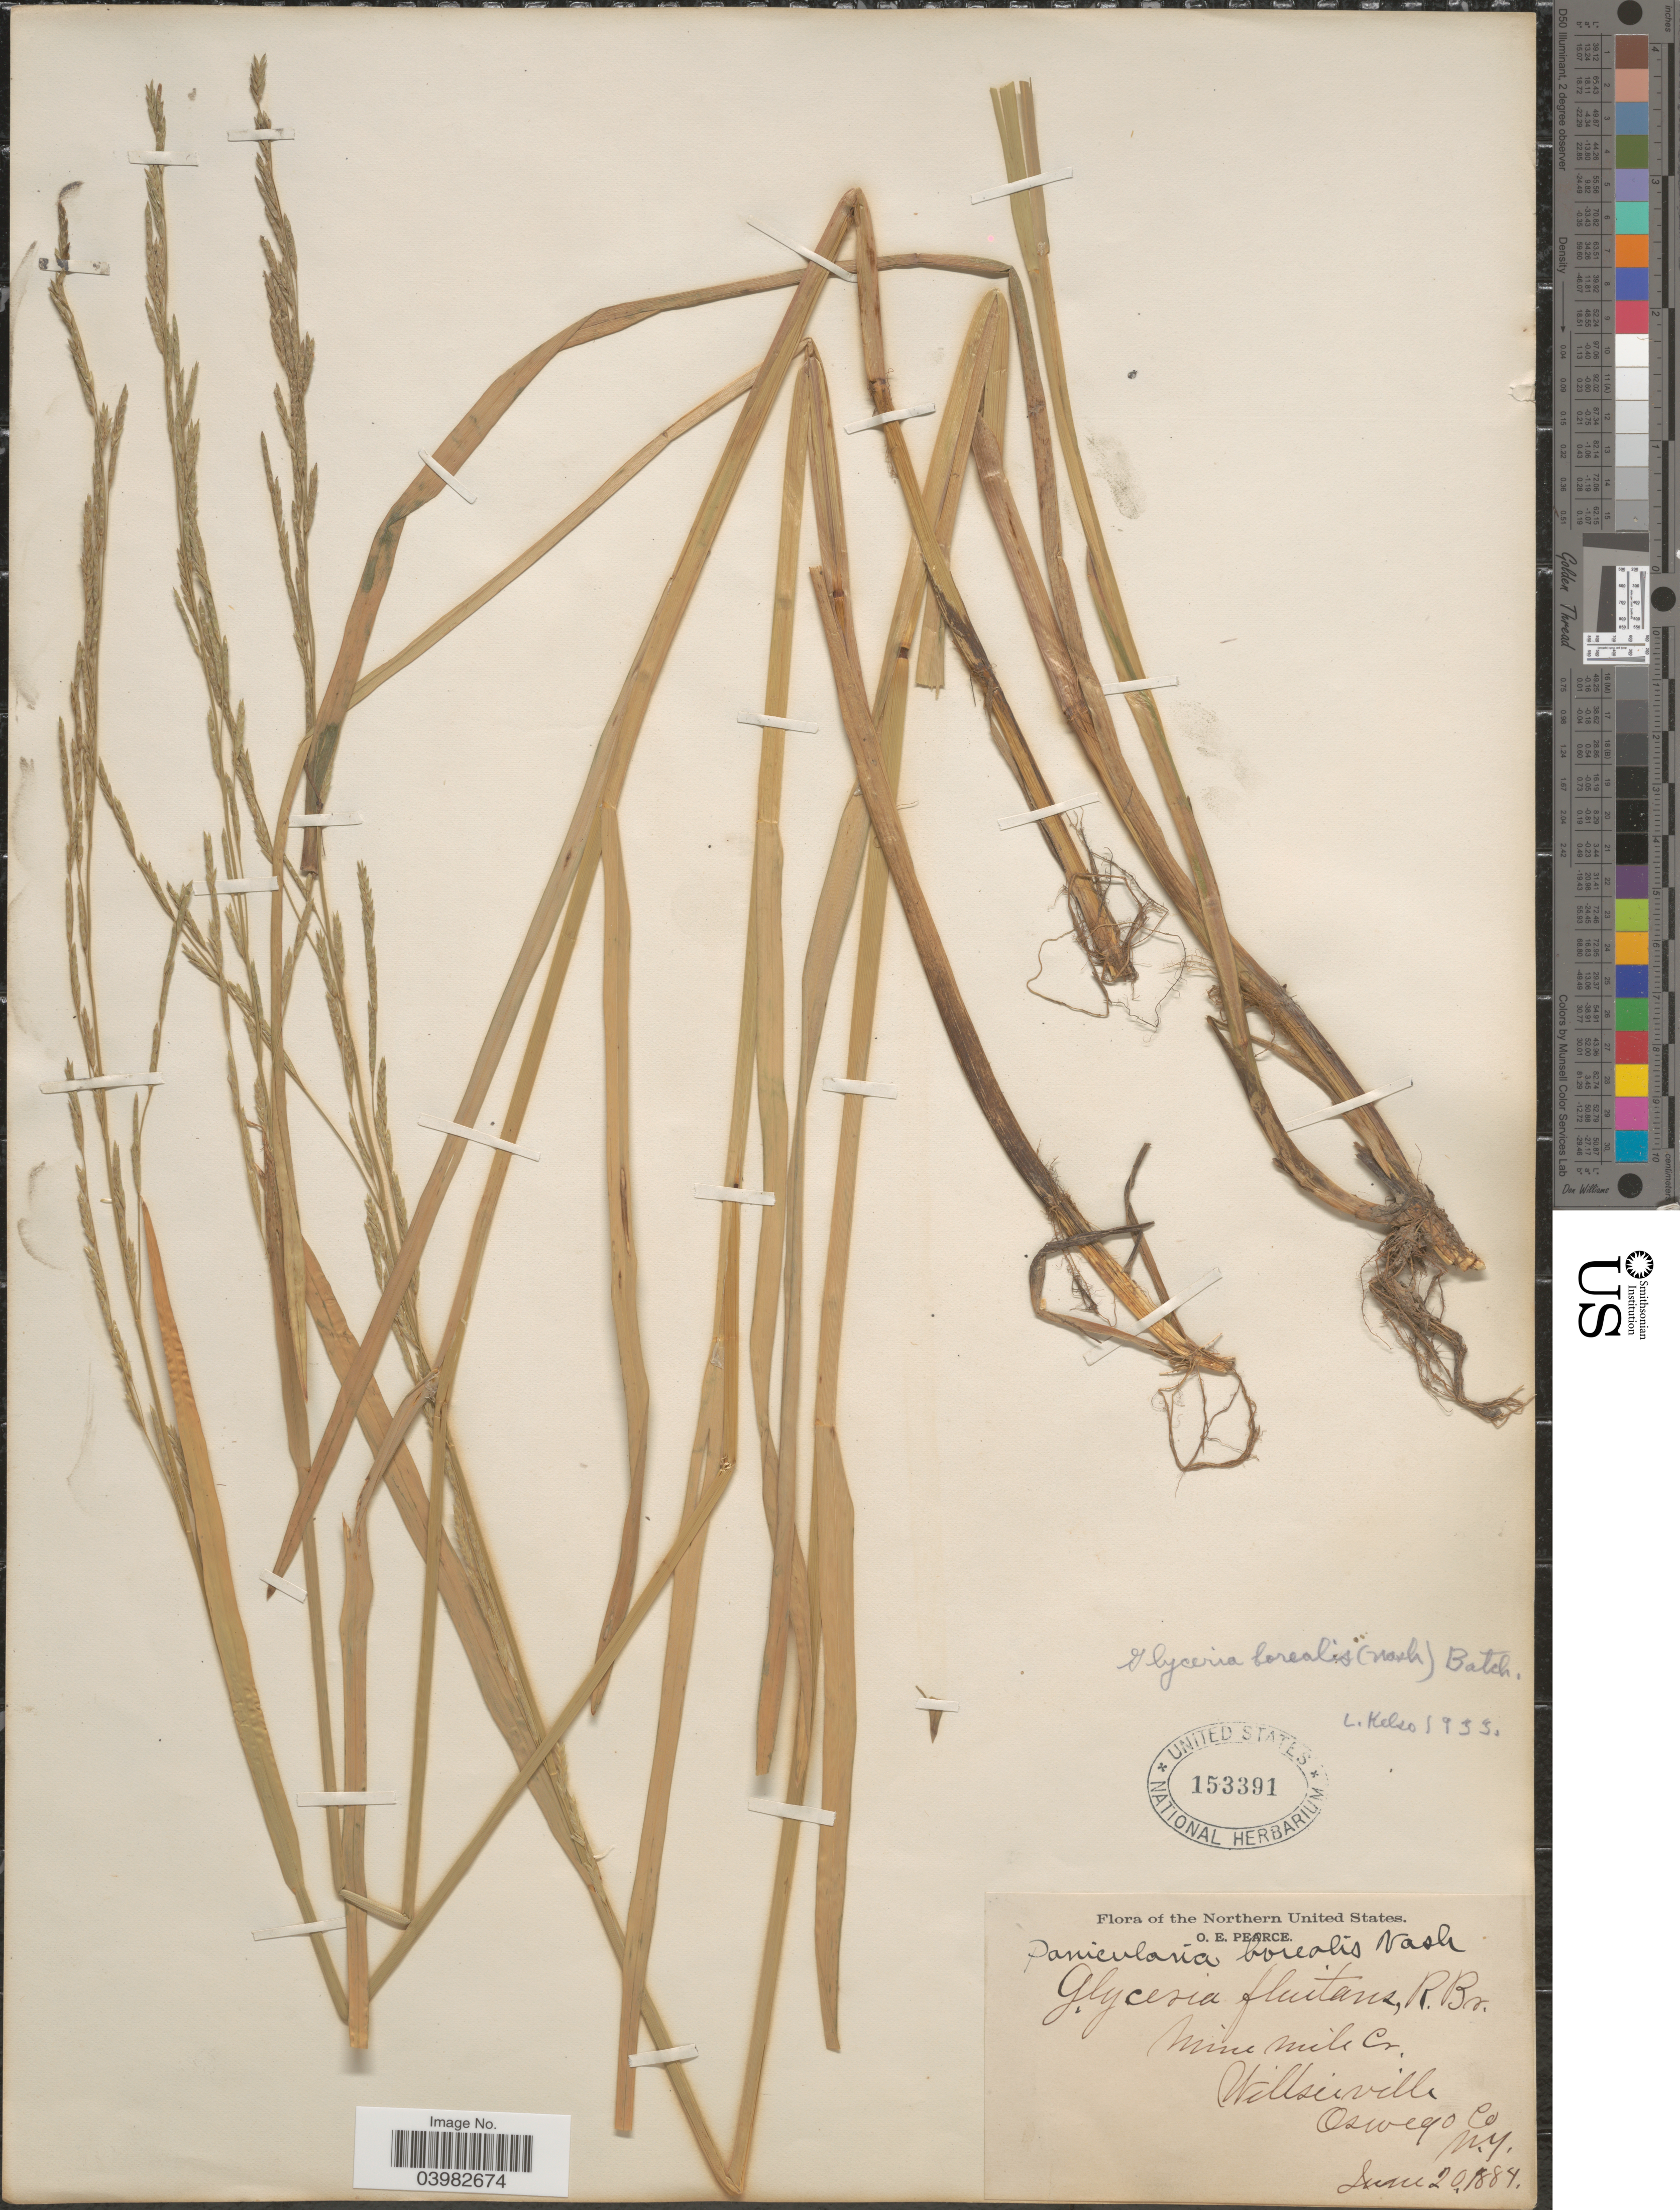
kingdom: Plantae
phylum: Tracheophyta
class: Liliopsida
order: Poales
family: Poaceae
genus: Glyceria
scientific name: Glyceria borealis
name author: (Nash) Batchelder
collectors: O. E. Pearce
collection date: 1884-06-20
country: United States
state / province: New York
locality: Northern United States. Nine mile Cr. Willsiville [interpreted] Oswego Co.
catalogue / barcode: US 153391